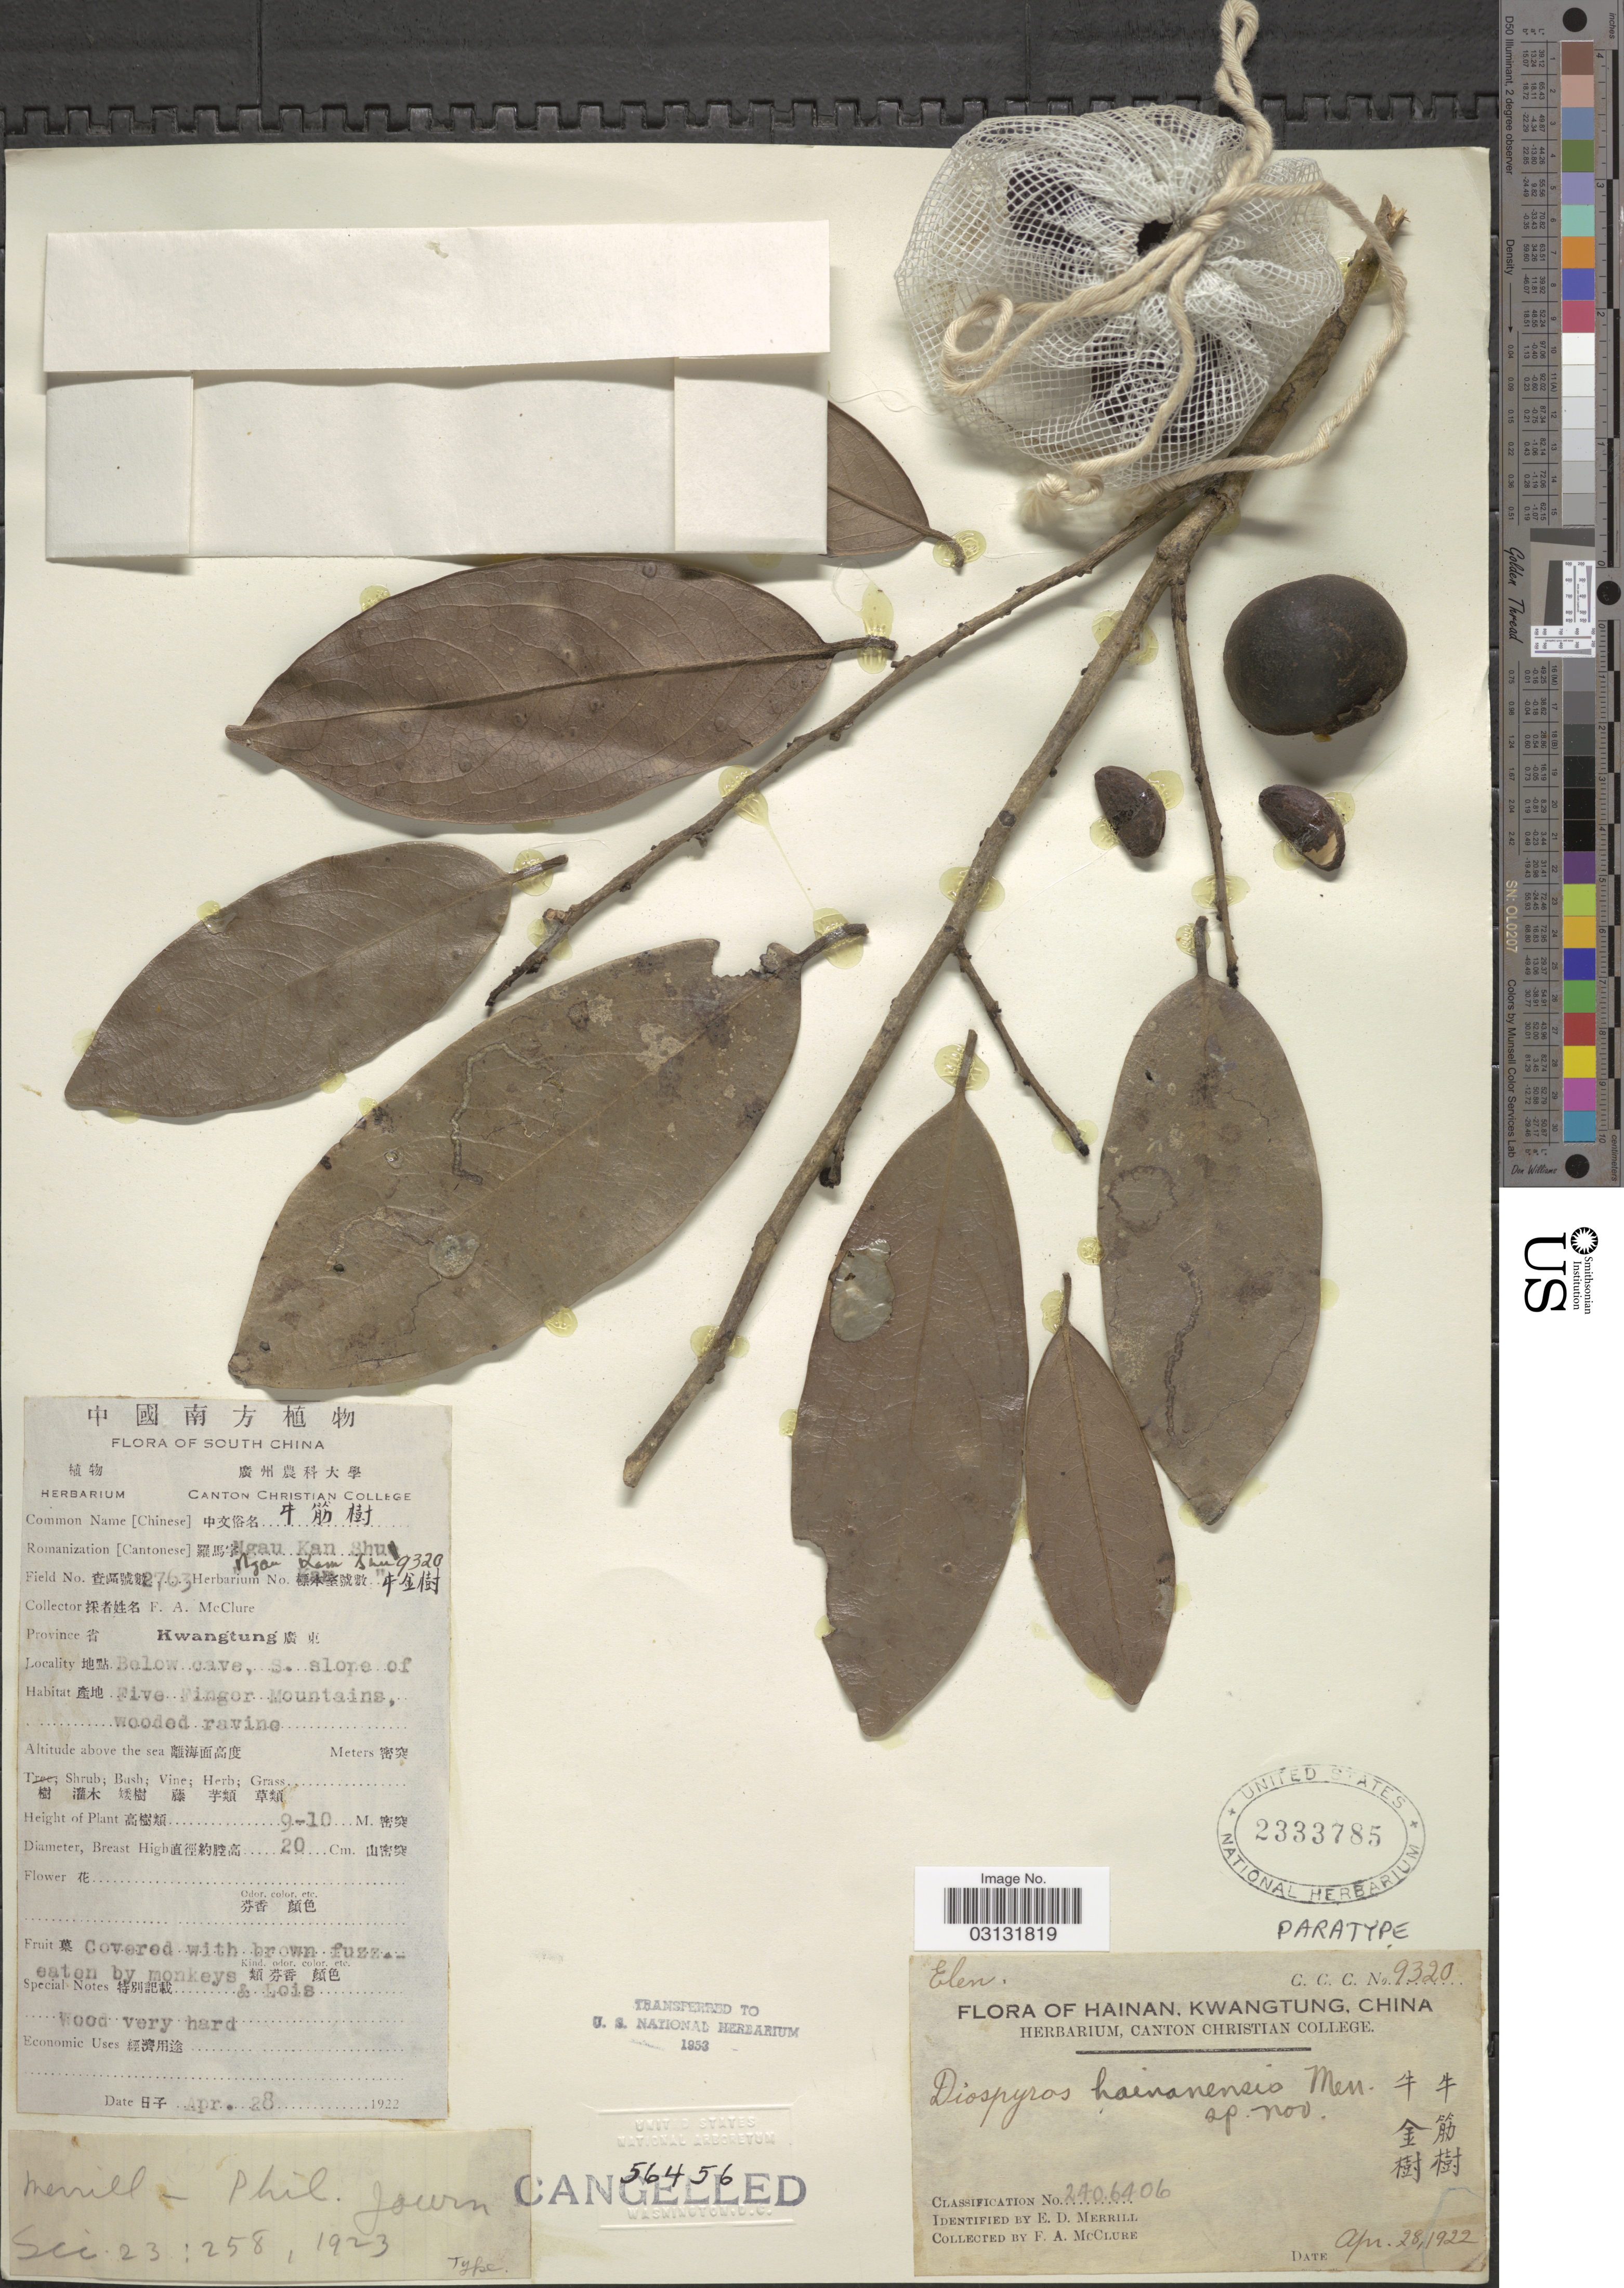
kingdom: Plantae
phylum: Tracheophyta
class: Magnoliopsida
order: Ericales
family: Ebenaceae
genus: Diospyros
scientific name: Diospyros hainanensis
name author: Merr.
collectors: F. A. McClure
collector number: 9320/2763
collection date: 1922-04-28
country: China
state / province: Guangdong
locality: South China. Province Kwangtung. Below cave, S. slope of Five Fingor Mountains.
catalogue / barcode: US 2333785